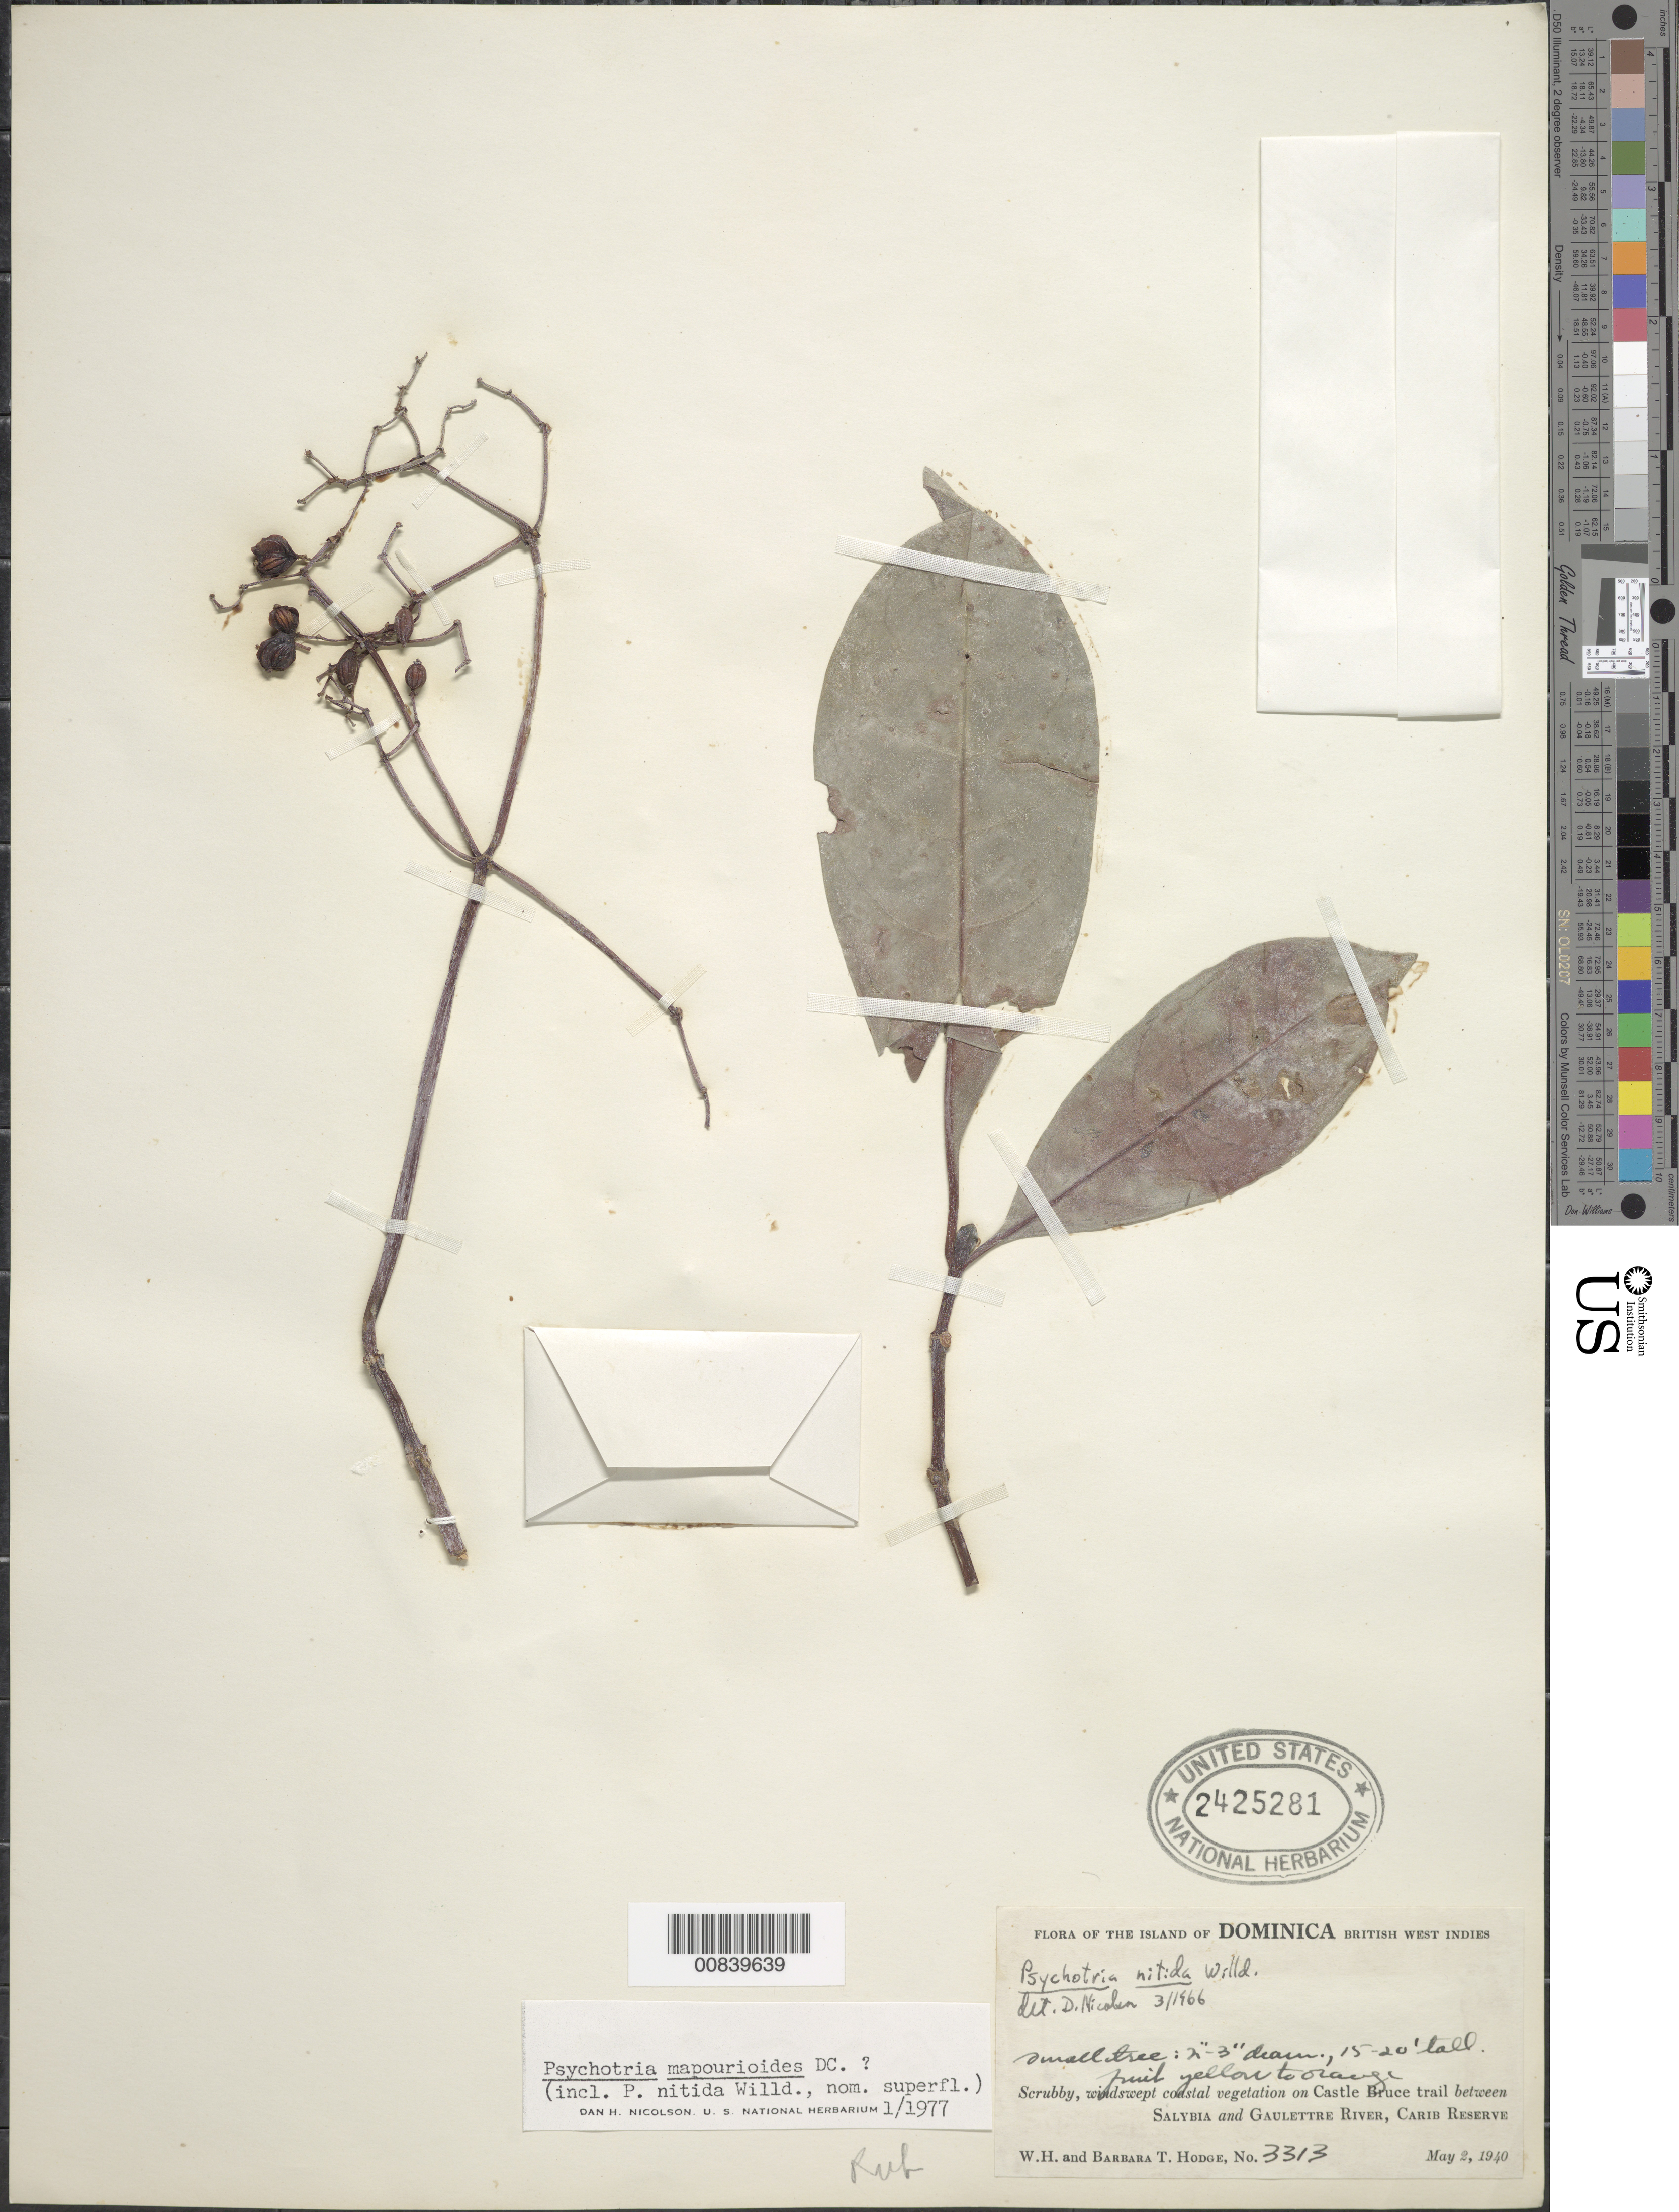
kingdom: Plantae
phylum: Tracheophyta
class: Magnoliopsida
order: Gentianales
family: Rubiaceae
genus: Psychotria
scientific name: Psychotria mapourioides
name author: DC.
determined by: Nicolson, Dan H.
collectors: W. Hodge & B. Hodge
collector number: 3313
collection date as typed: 02 May 1940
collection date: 1940-05-02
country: Dominica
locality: On Castle Bruce trail between Salybia and Gaulettre River, Carib Reserve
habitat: In scrubby, windswept coastal vegetation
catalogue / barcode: US 2425281